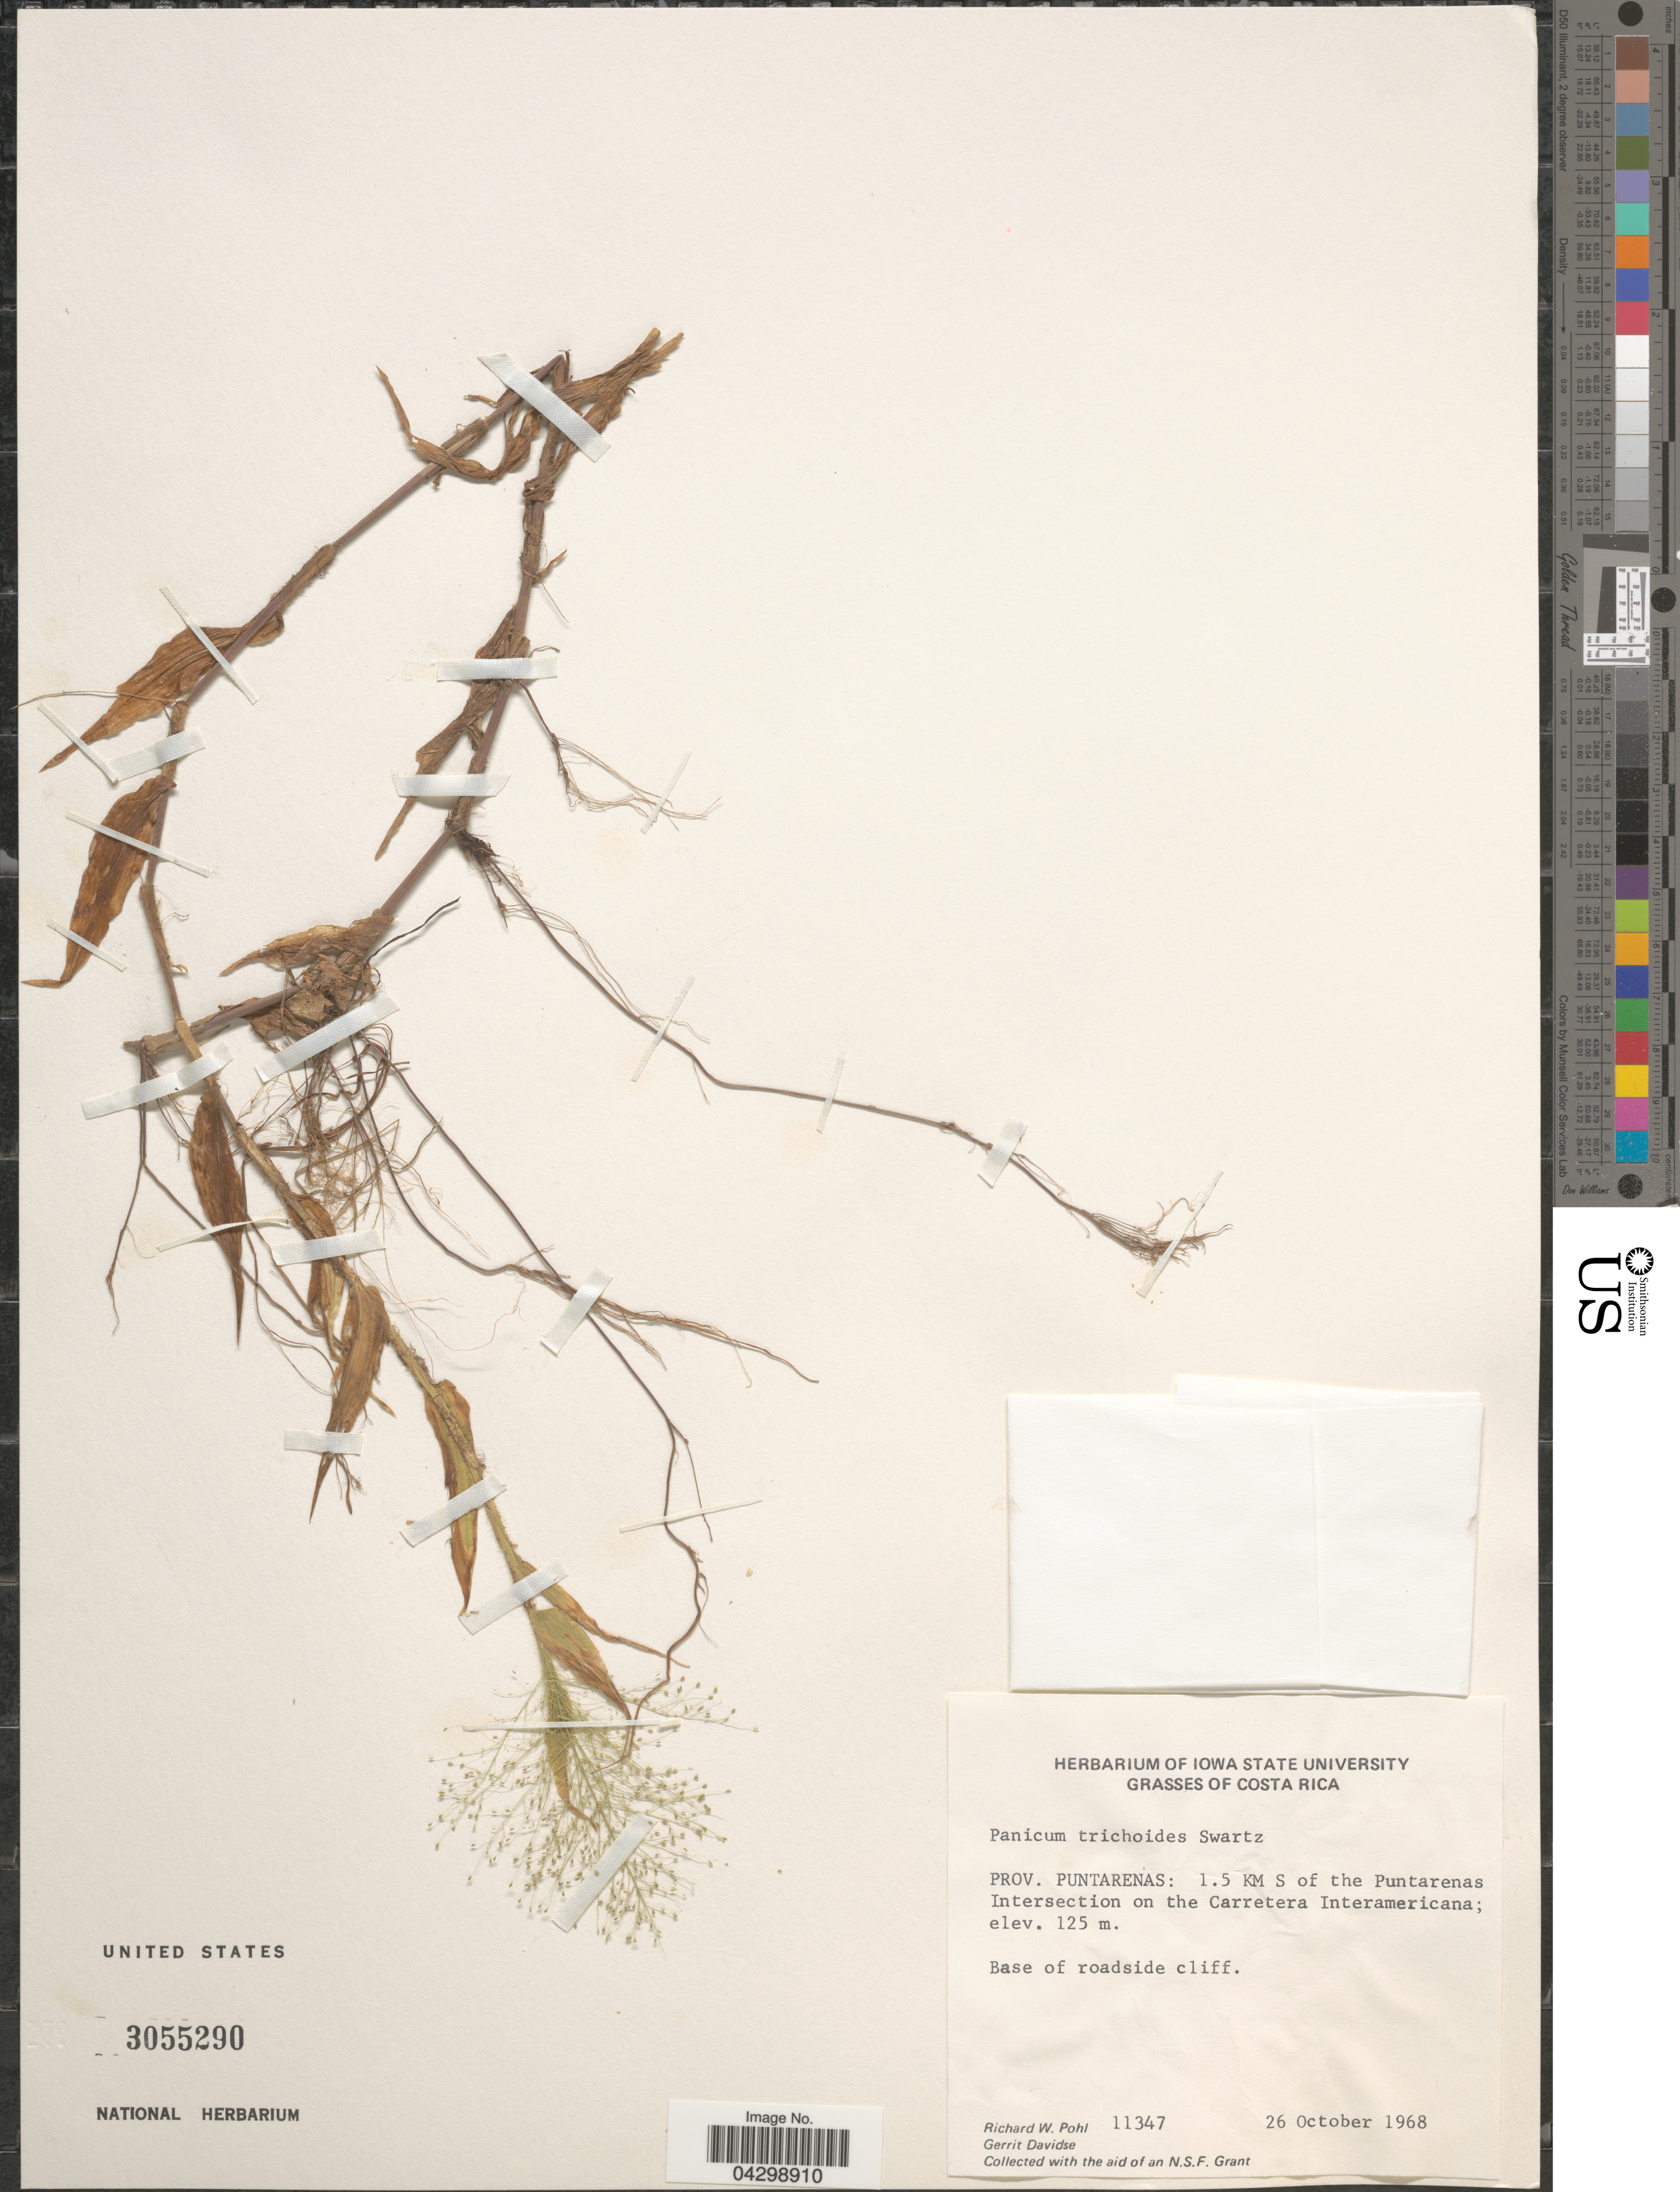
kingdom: Plantae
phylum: Tracheophyta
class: Liliopsida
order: Poales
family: Poaceae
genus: Panicum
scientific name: Panicum trichoides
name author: Sw.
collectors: R. W. Pohl & G. Davidse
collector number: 11347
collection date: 1968-10-26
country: Costa Rica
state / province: Puntarenas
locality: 1.5 km S of the Puntarenas Intersection on the Carretera Interamericana; Base of roadside cliff.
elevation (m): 125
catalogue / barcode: US 3055290